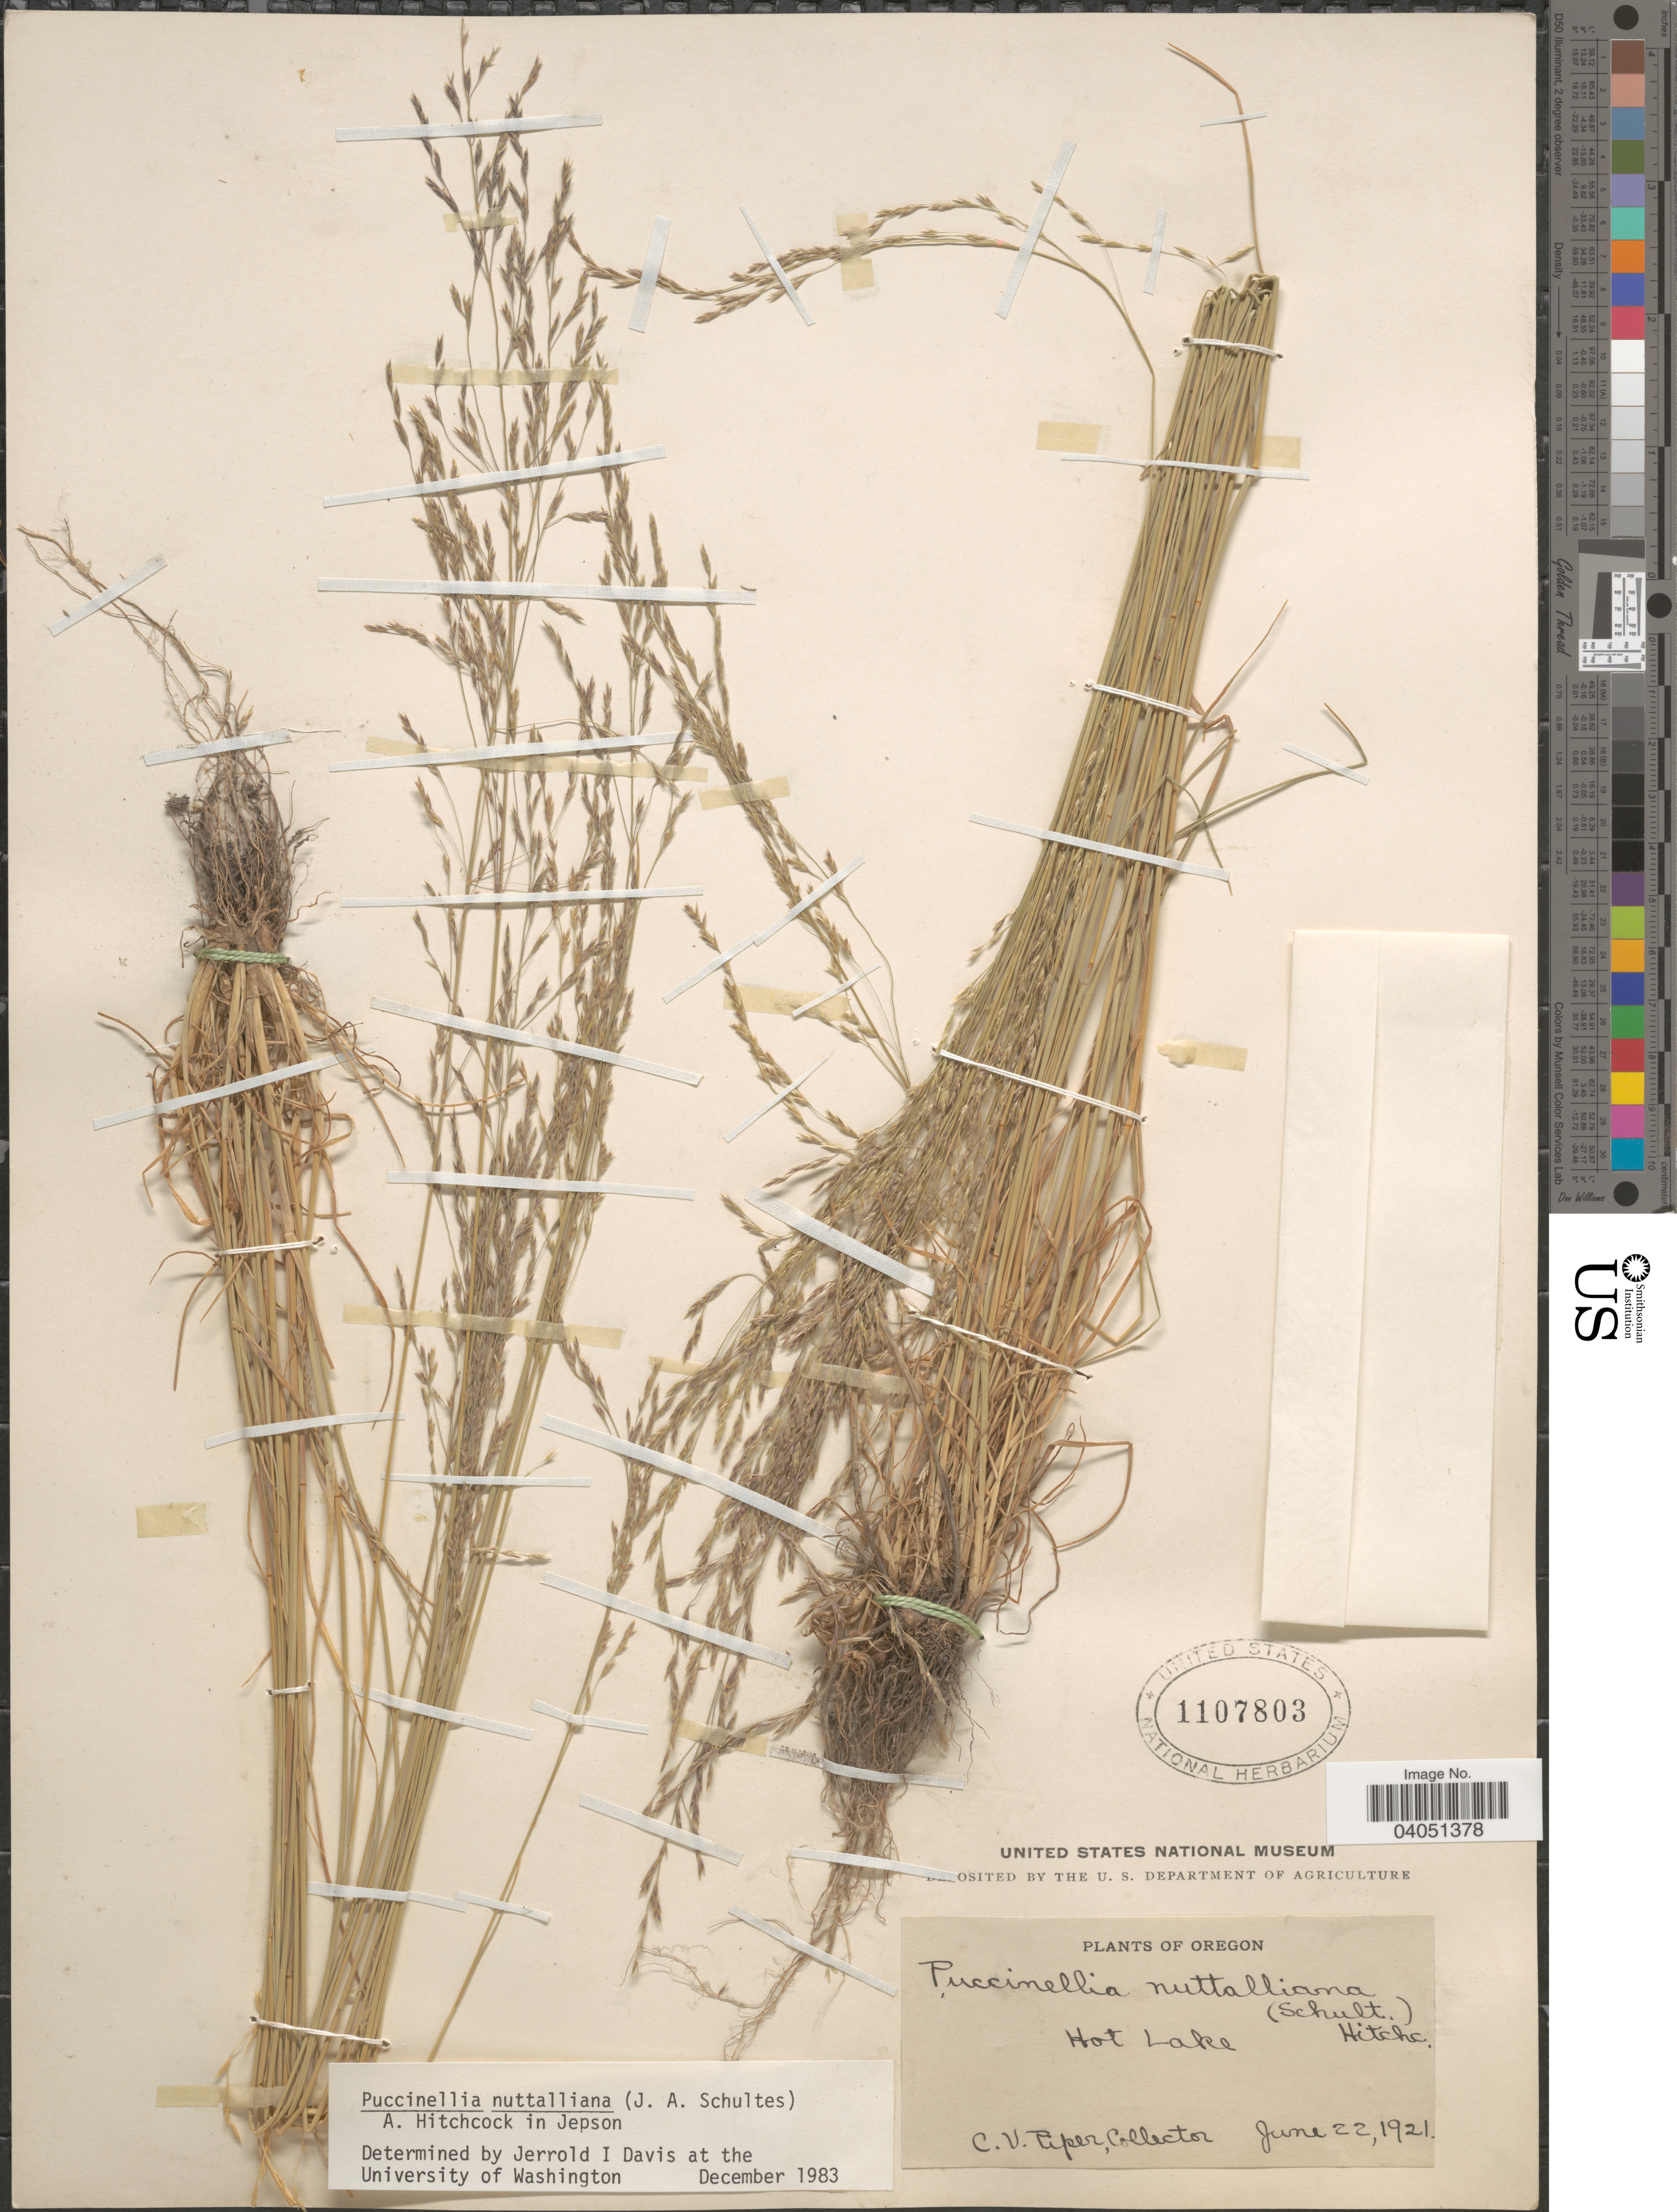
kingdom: Plantae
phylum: Tracheophyta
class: Liliopsida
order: Poales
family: Poaceae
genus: Puccinellia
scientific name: Puccinellia nuttalliana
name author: (Schult.) Hitchc.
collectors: C. V. Piper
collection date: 1921-06-22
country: United States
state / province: Oregon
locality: Hot Lake.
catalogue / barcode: US 1107803